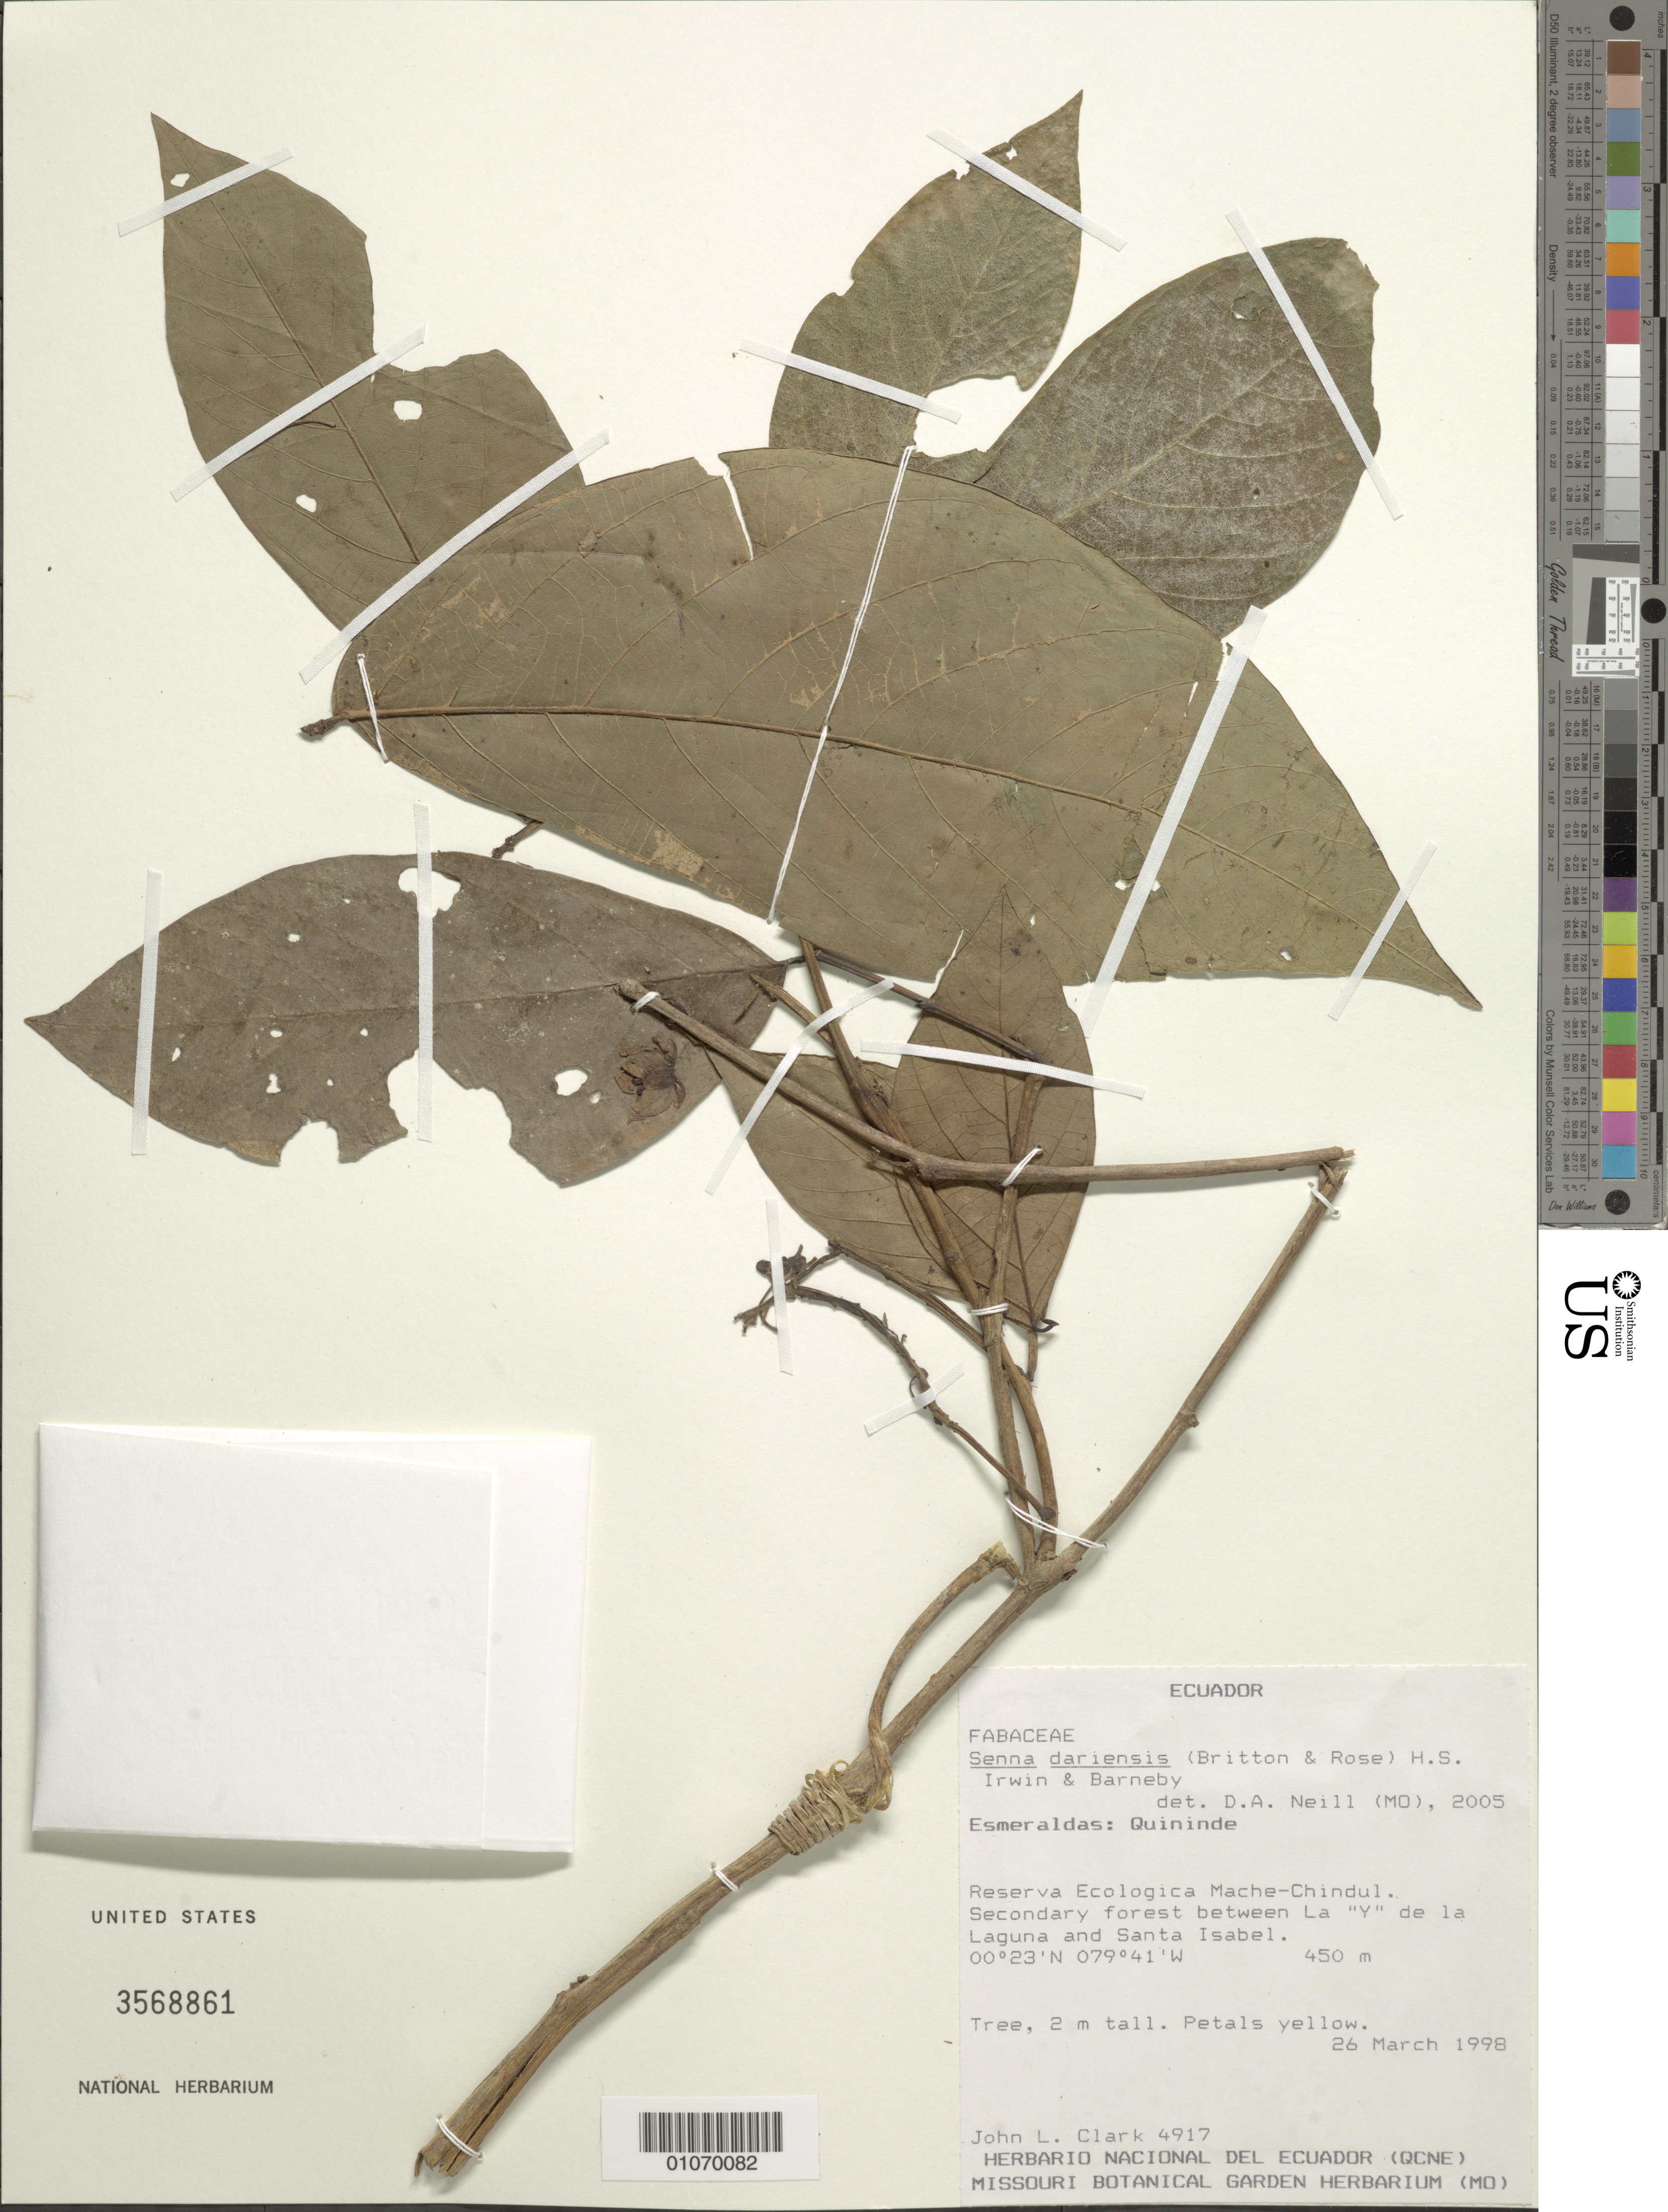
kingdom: Plantae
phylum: Tracheophyta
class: Magnoliopsida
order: Fabales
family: Fabaceae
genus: Senna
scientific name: Senna dariensis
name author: (Britton & Rose) H.S. Irwin & Barneby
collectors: J. L. Clark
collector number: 4917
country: Ecuador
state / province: Esmeraldas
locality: Reserva Ecologica Mache-Chindul, between La "Y" de la Laguna and Santa Isabel.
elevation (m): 450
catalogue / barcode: US 3568861